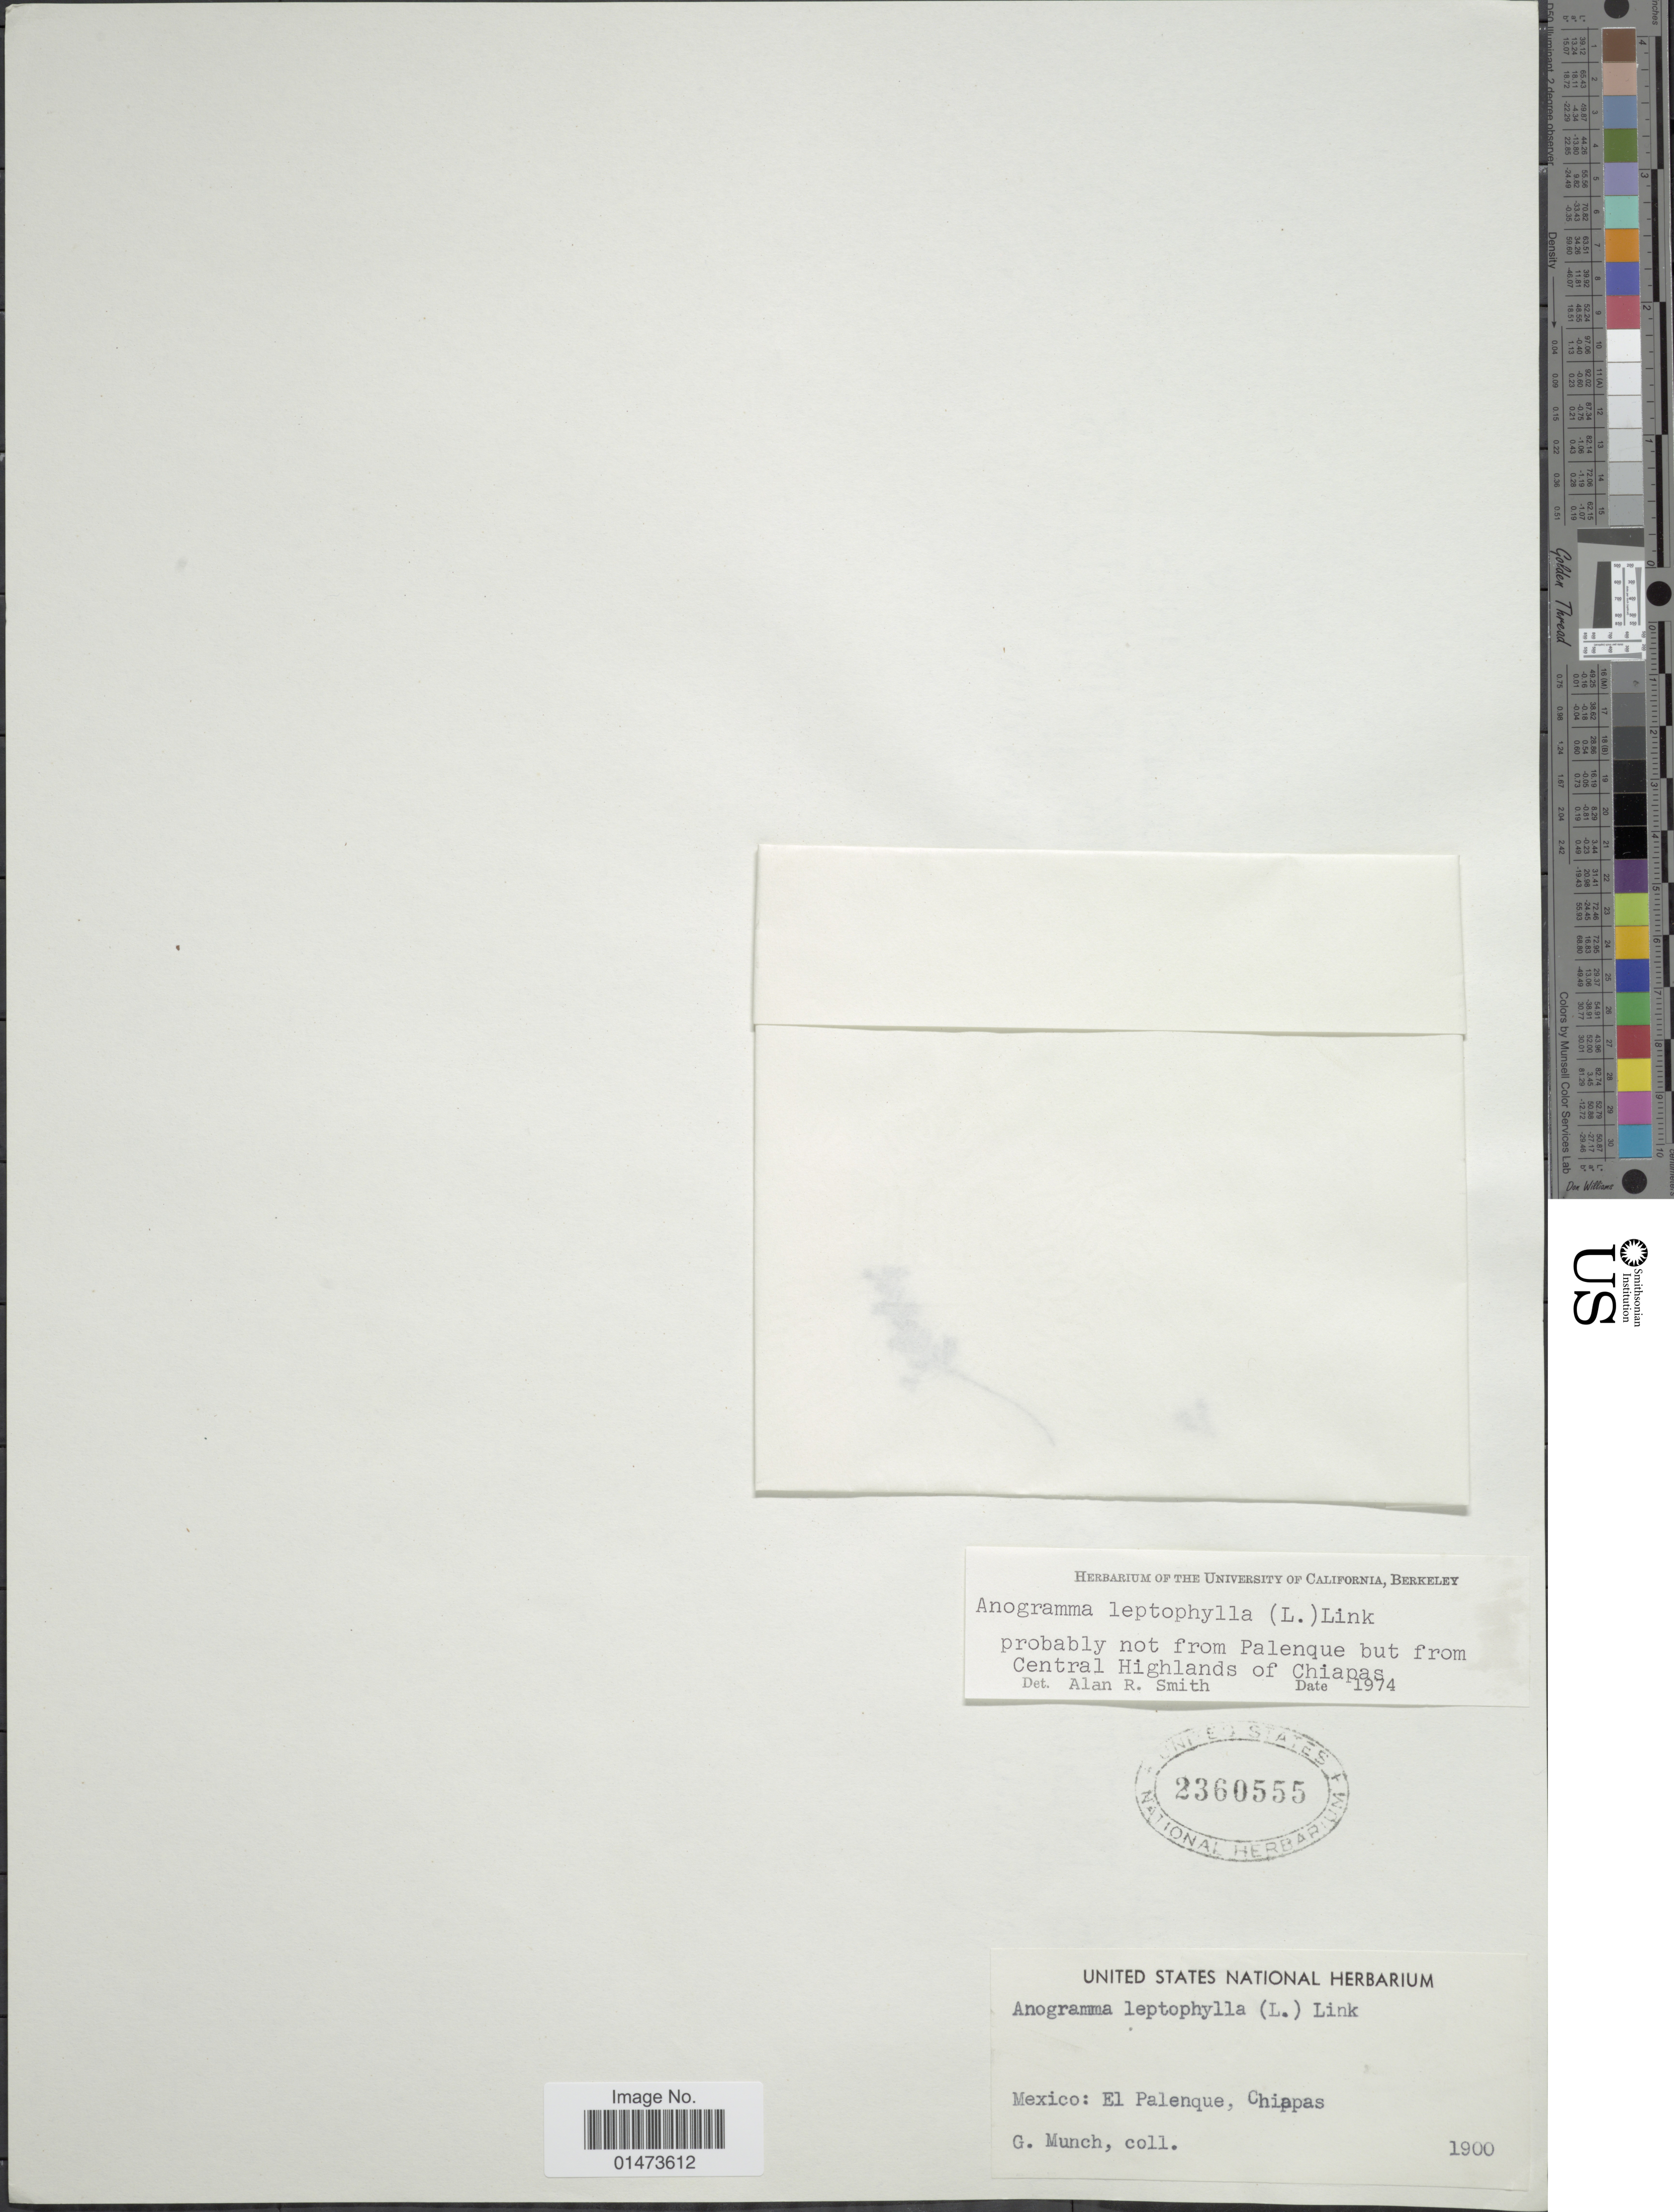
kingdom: Plantae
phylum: Tracheophyta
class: Polypodiopsida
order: Polypodiales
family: Pteridaceae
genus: Anogramma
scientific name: Anogramma leptophylla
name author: (L.) Link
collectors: G. Munch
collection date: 1900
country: Mexico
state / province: Chiapas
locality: El Palenque.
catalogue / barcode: US 2360555